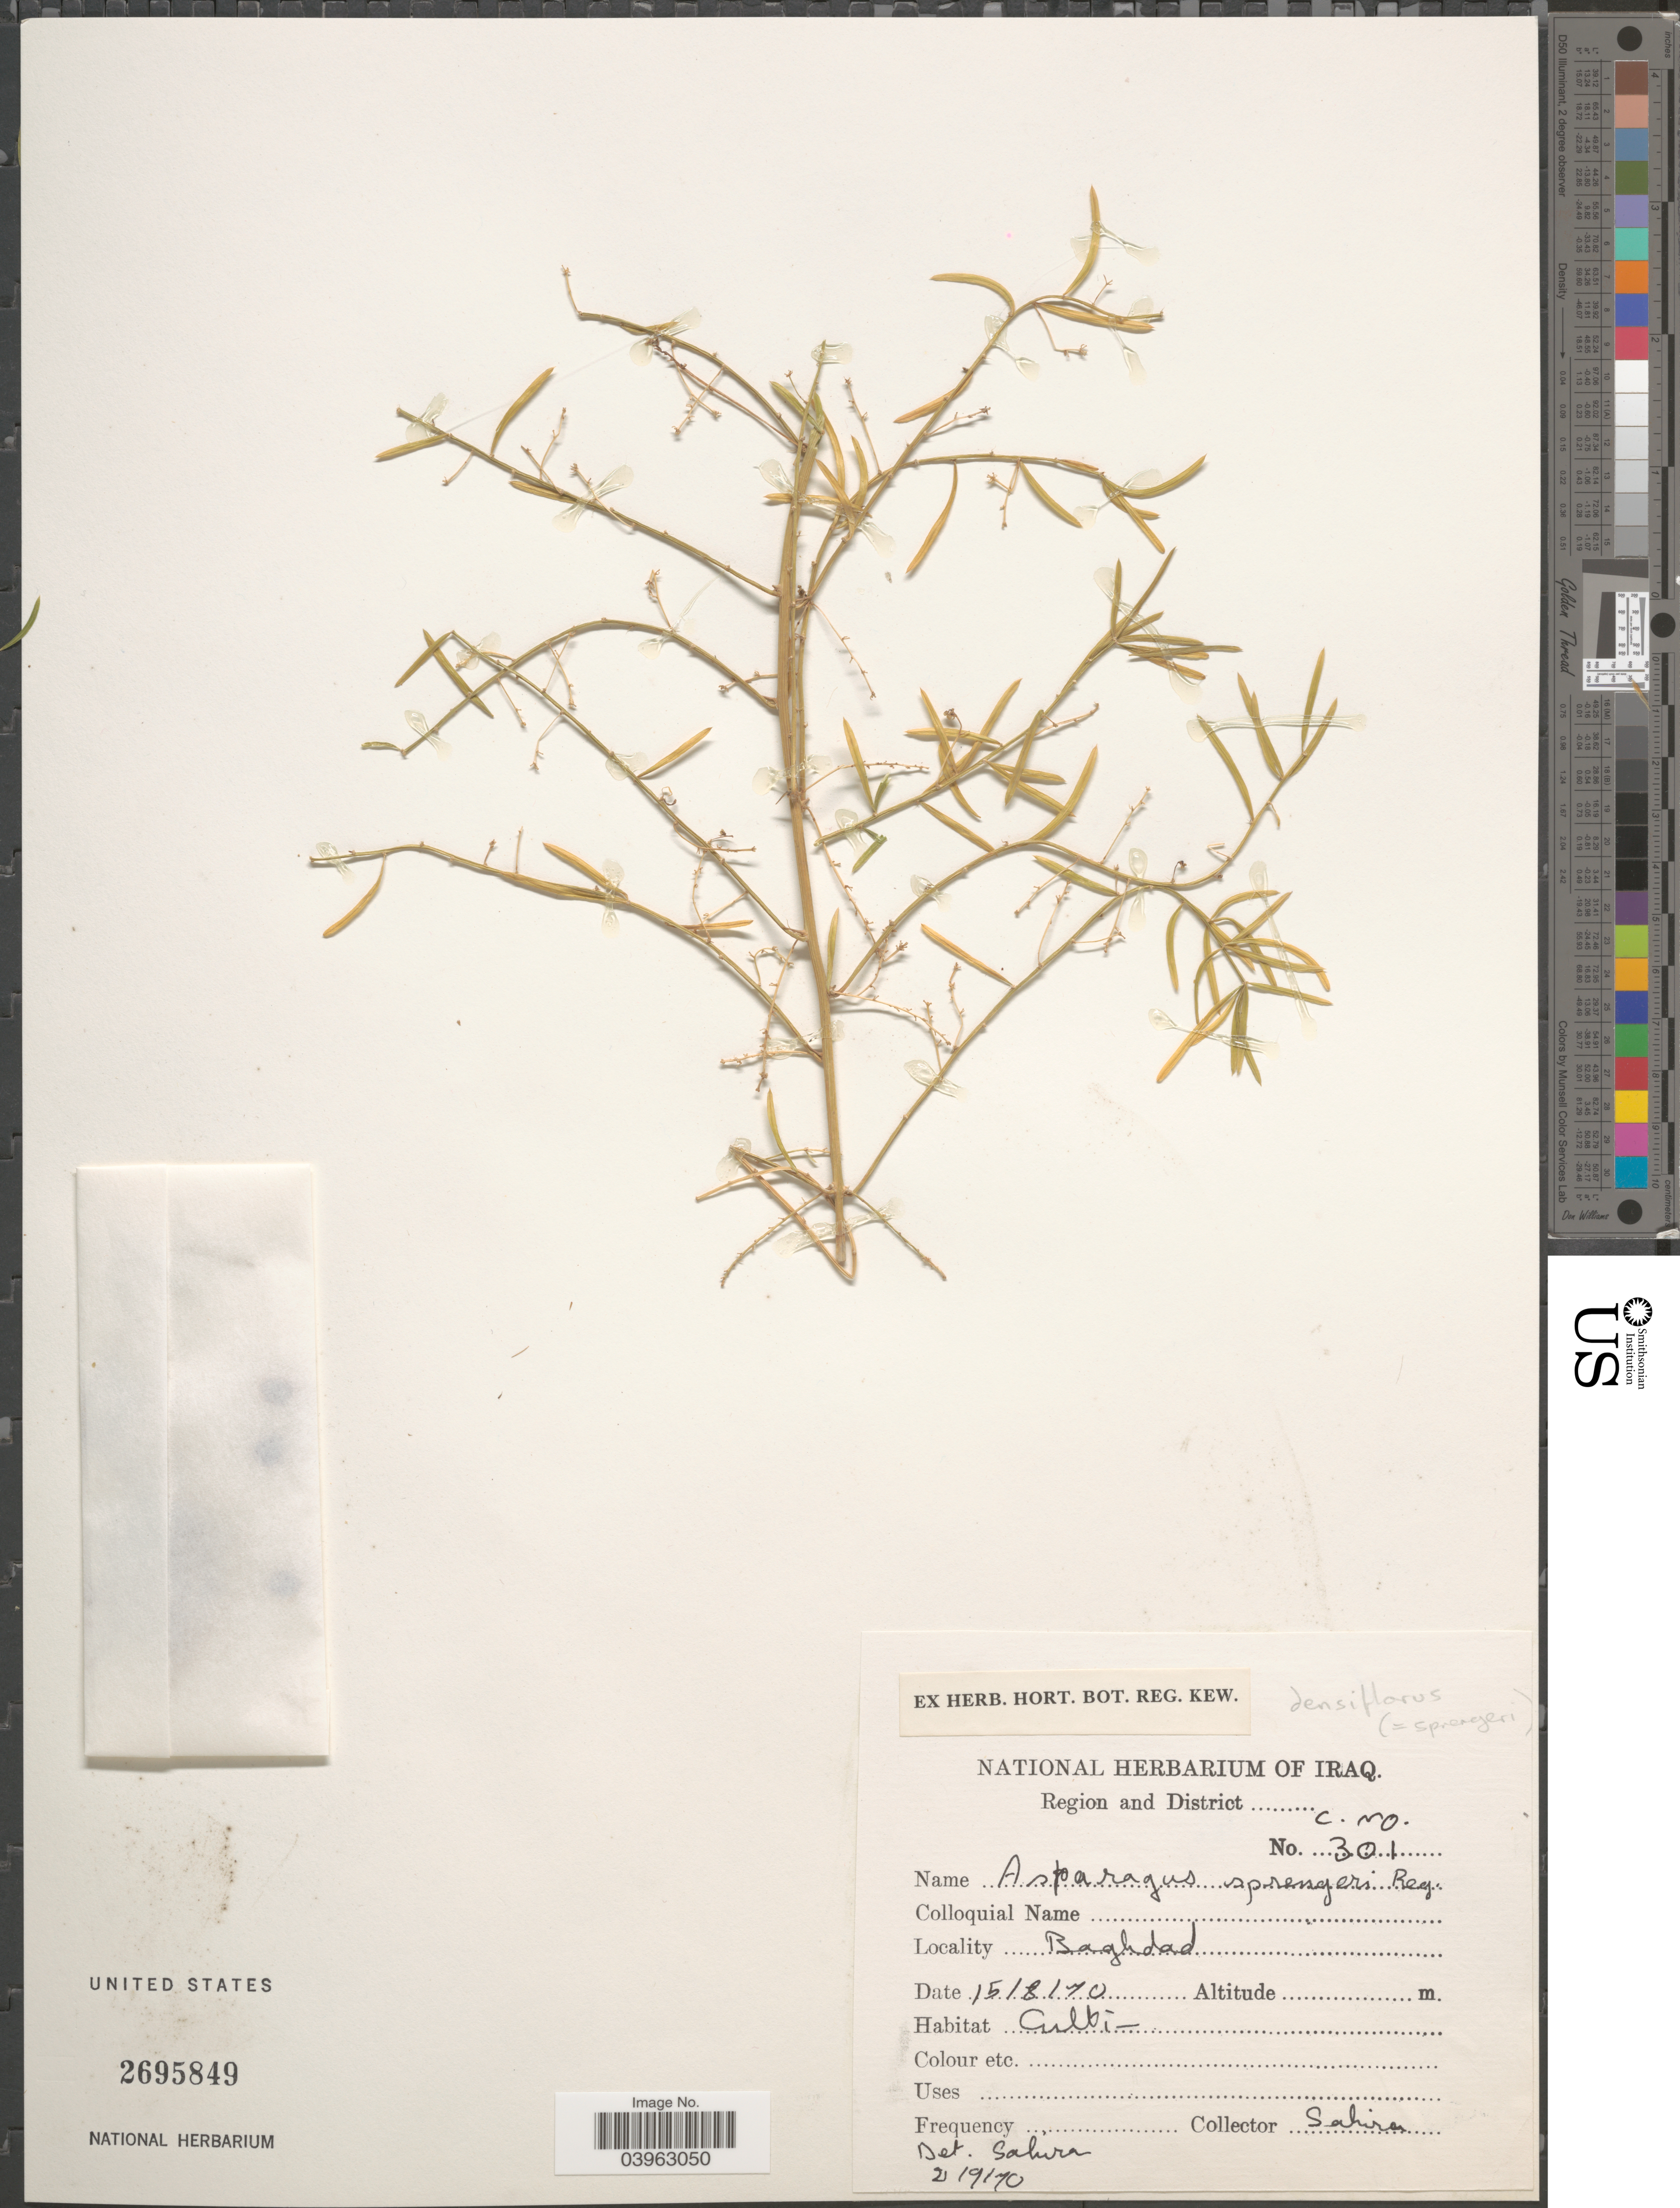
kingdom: Plantae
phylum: Tracheophyta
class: Liliopsida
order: Asparagales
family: Asparagaceae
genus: Asparagus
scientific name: Asparagus sprengeri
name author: Regel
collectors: -. Sahira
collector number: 301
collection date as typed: Transcribed d/m/y: 15/8/70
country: Iraq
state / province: Baghdad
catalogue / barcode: US 2695849